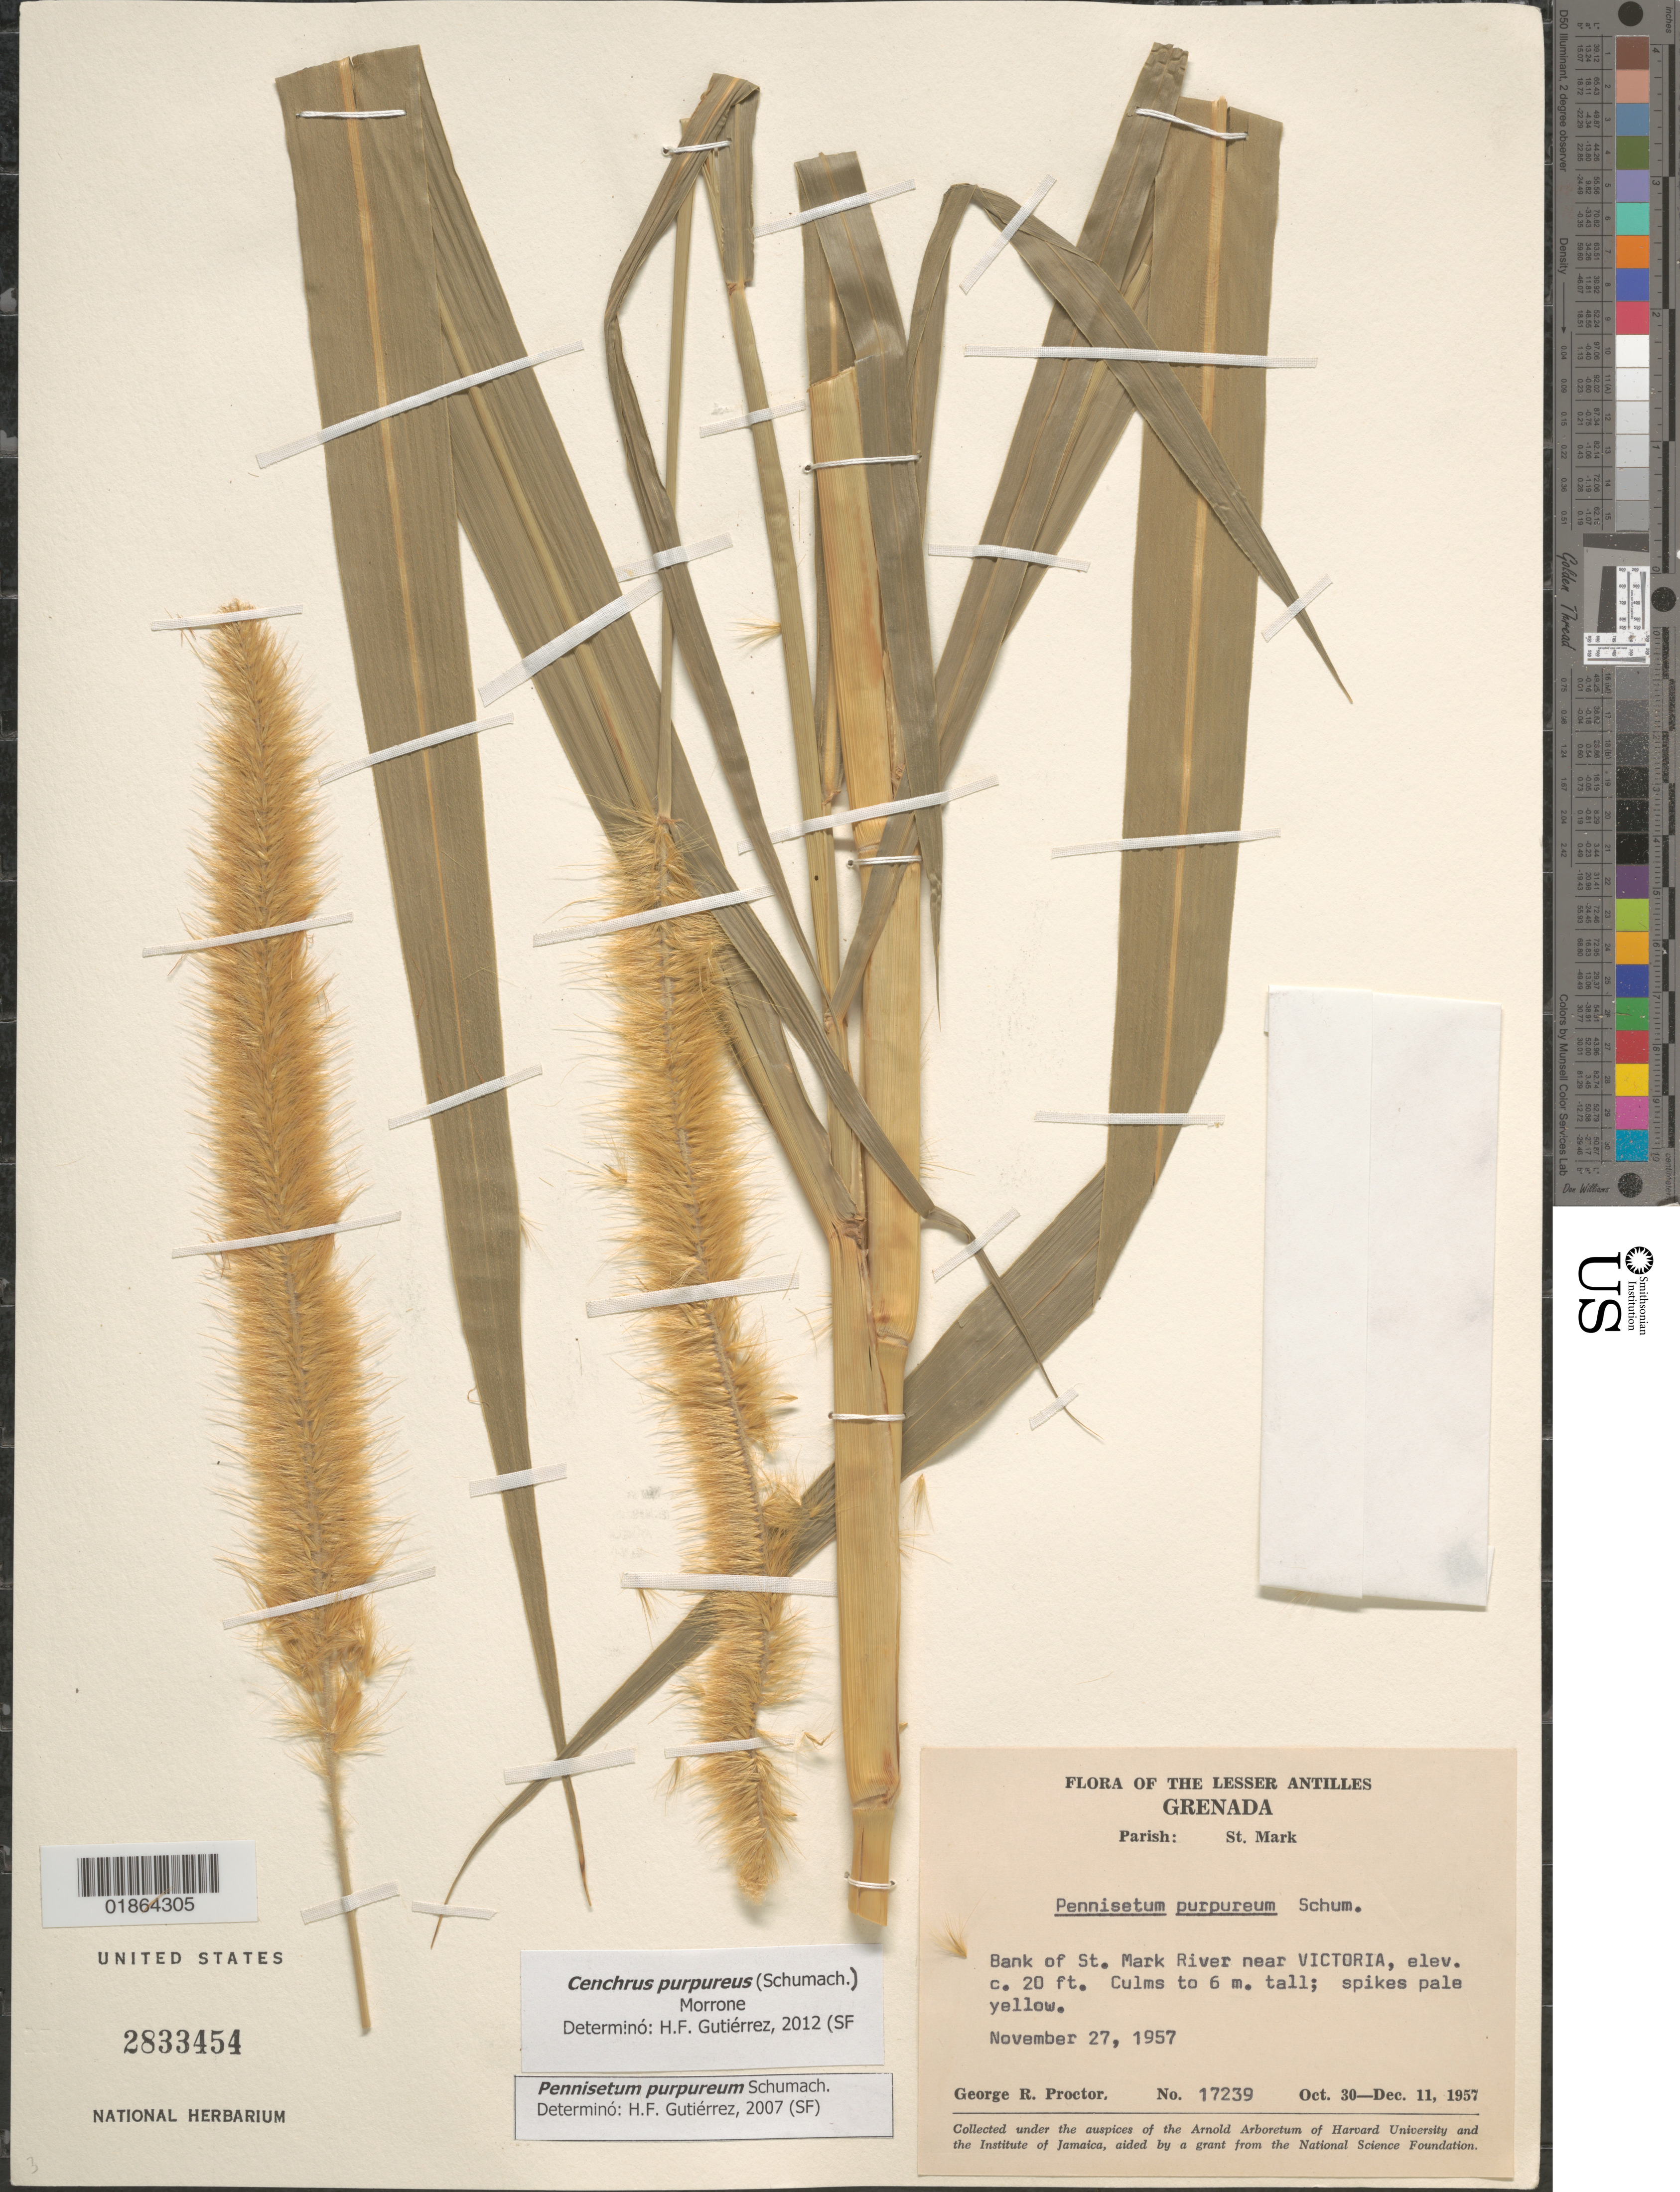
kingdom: Plantae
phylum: Tracheophyta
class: Liliopsida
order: Poales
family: Poaceae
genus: Cenchrus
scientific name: Cenchrus purpureus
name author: (Schumach.) Morrone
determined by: Gutiérrez, H. F.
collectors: G. R. Proctor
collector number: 17239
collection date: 1957-10-30/1957-12-11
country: Grenada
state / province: Saint Mark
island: Grenada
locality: Bank of St. Mark River near Victoria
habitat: Bank of river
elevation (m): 6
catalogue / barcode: US 2833454